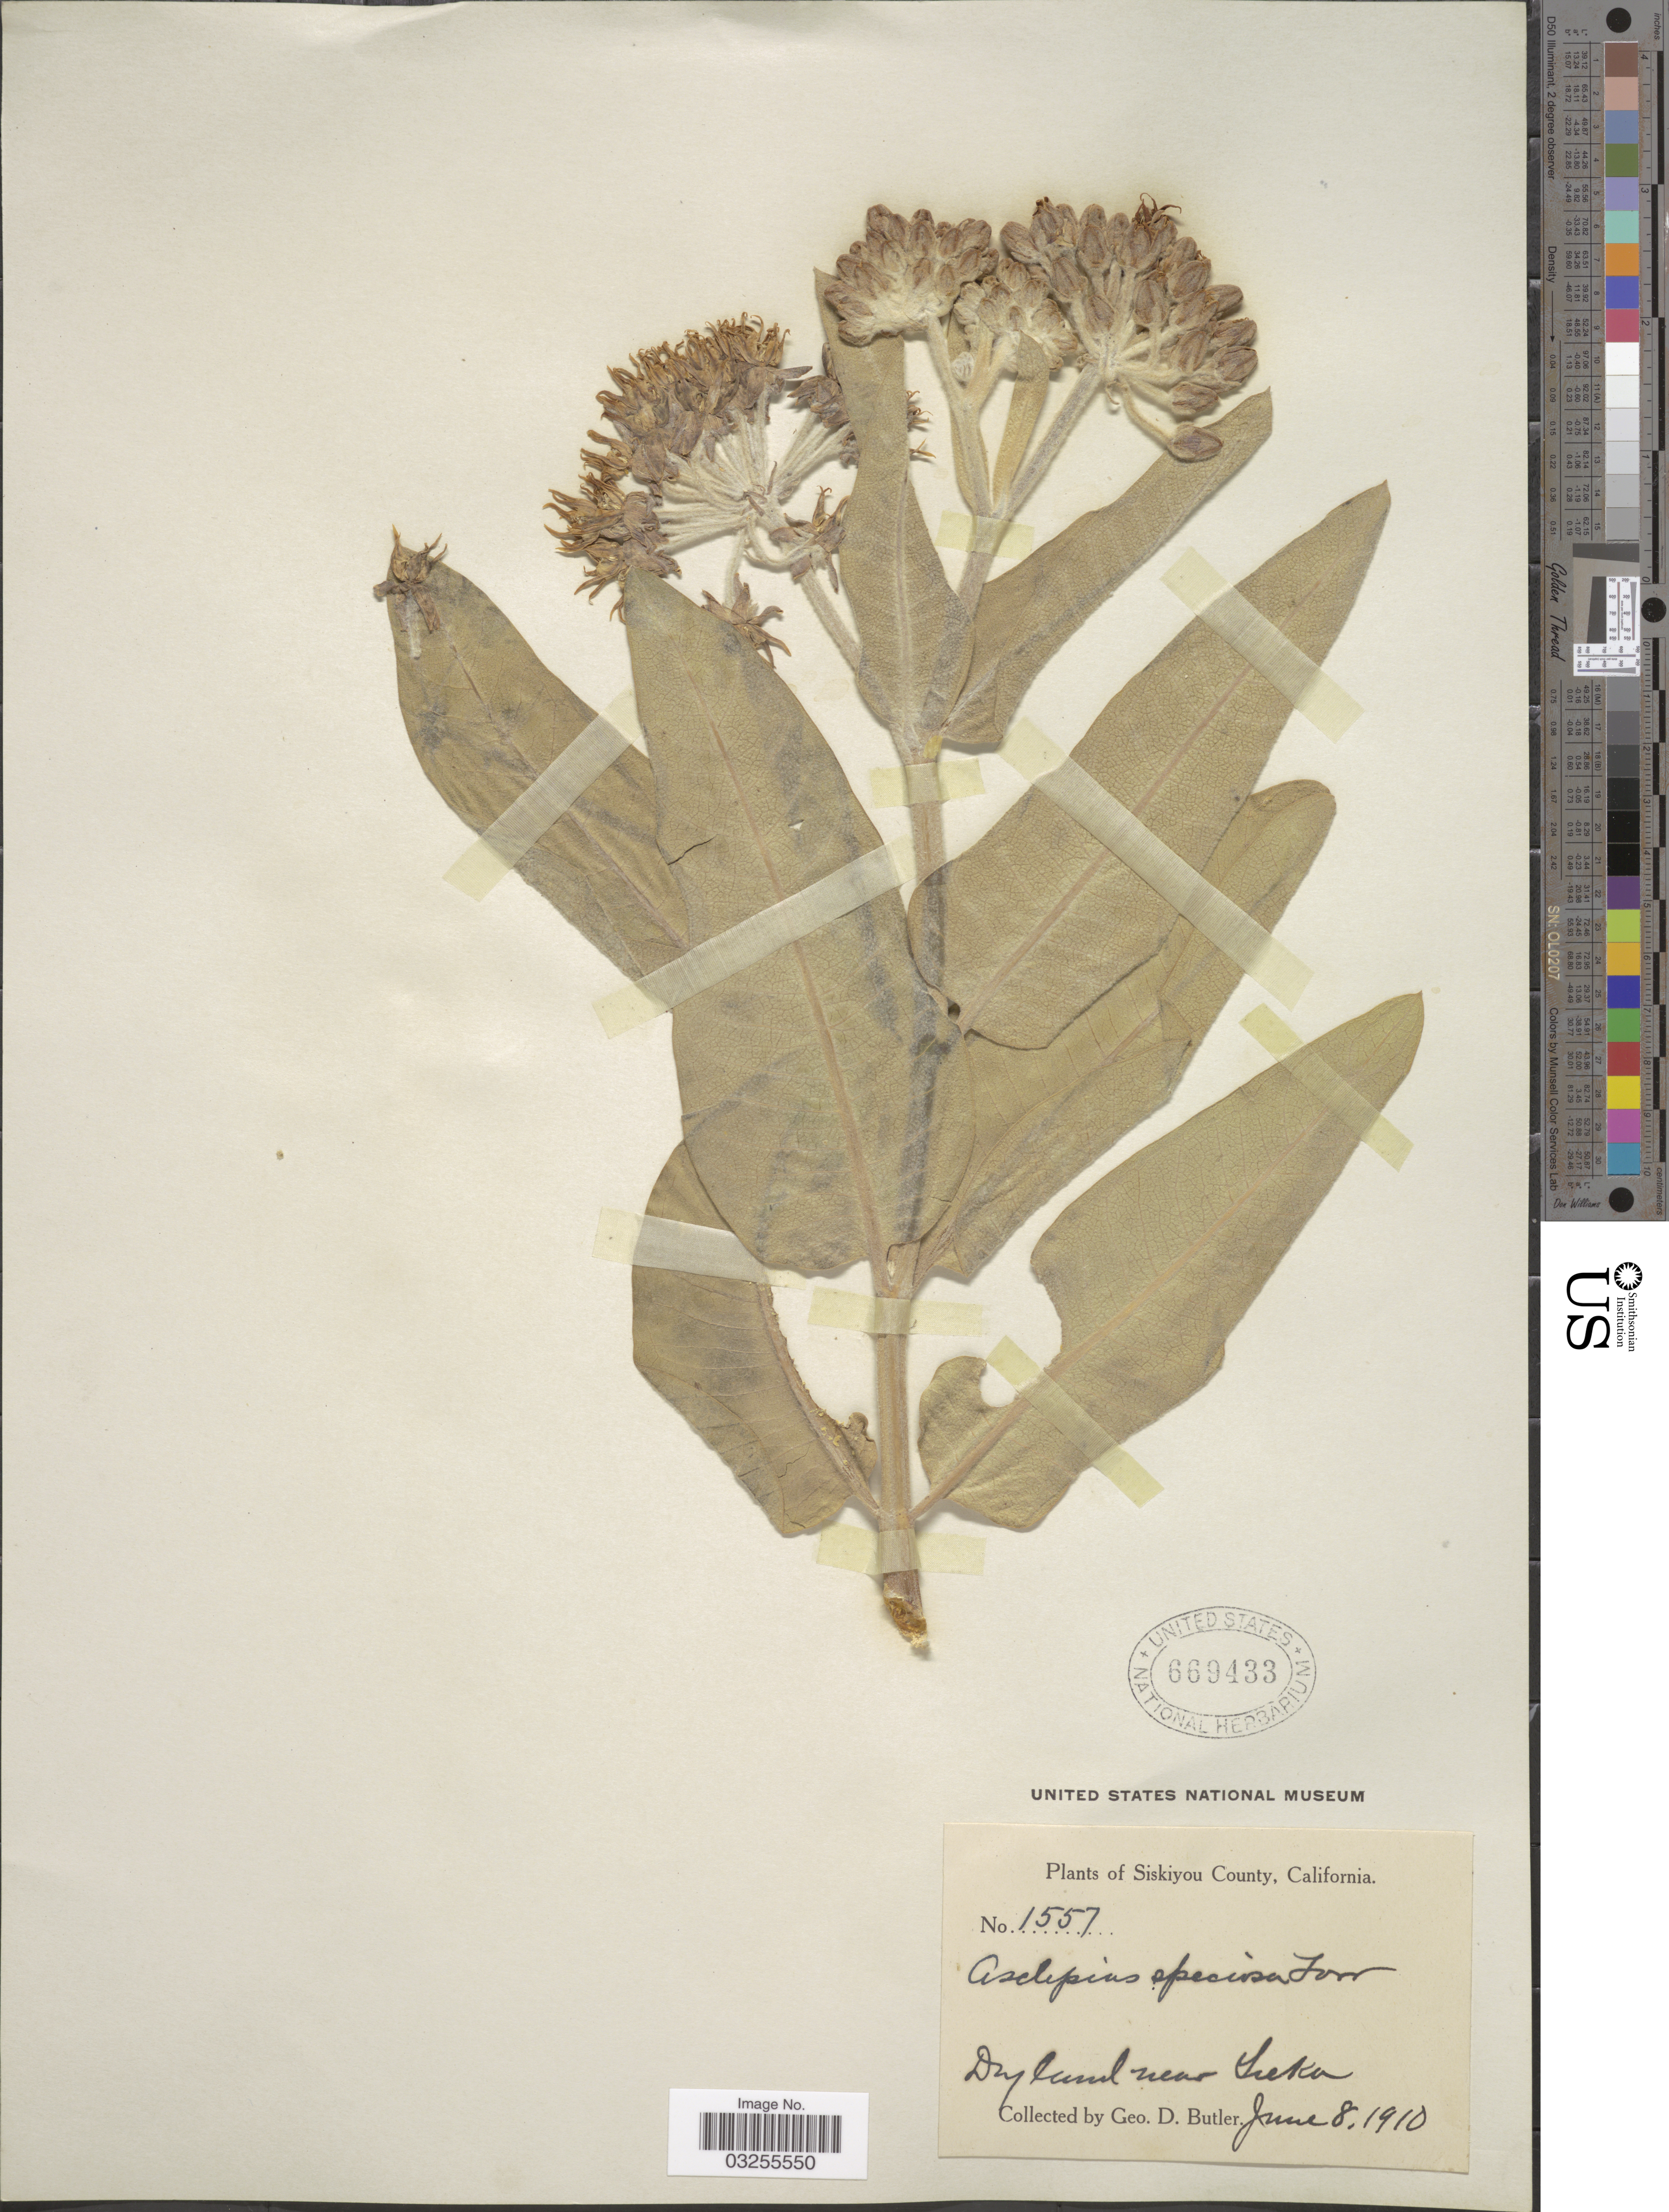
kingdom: Plantae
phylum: Tracheophyta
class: Magnoliopsida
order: Gentianales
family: Apocynaceae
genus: Asclepias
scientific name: Asclepias speciosa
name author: Torr.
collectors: G. D. Butler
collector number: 1557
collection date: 1910-06-08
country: United States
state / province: California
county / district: Siskiyou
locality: Siskiyou County, Dry land near Yreka.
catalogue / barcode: US 669433